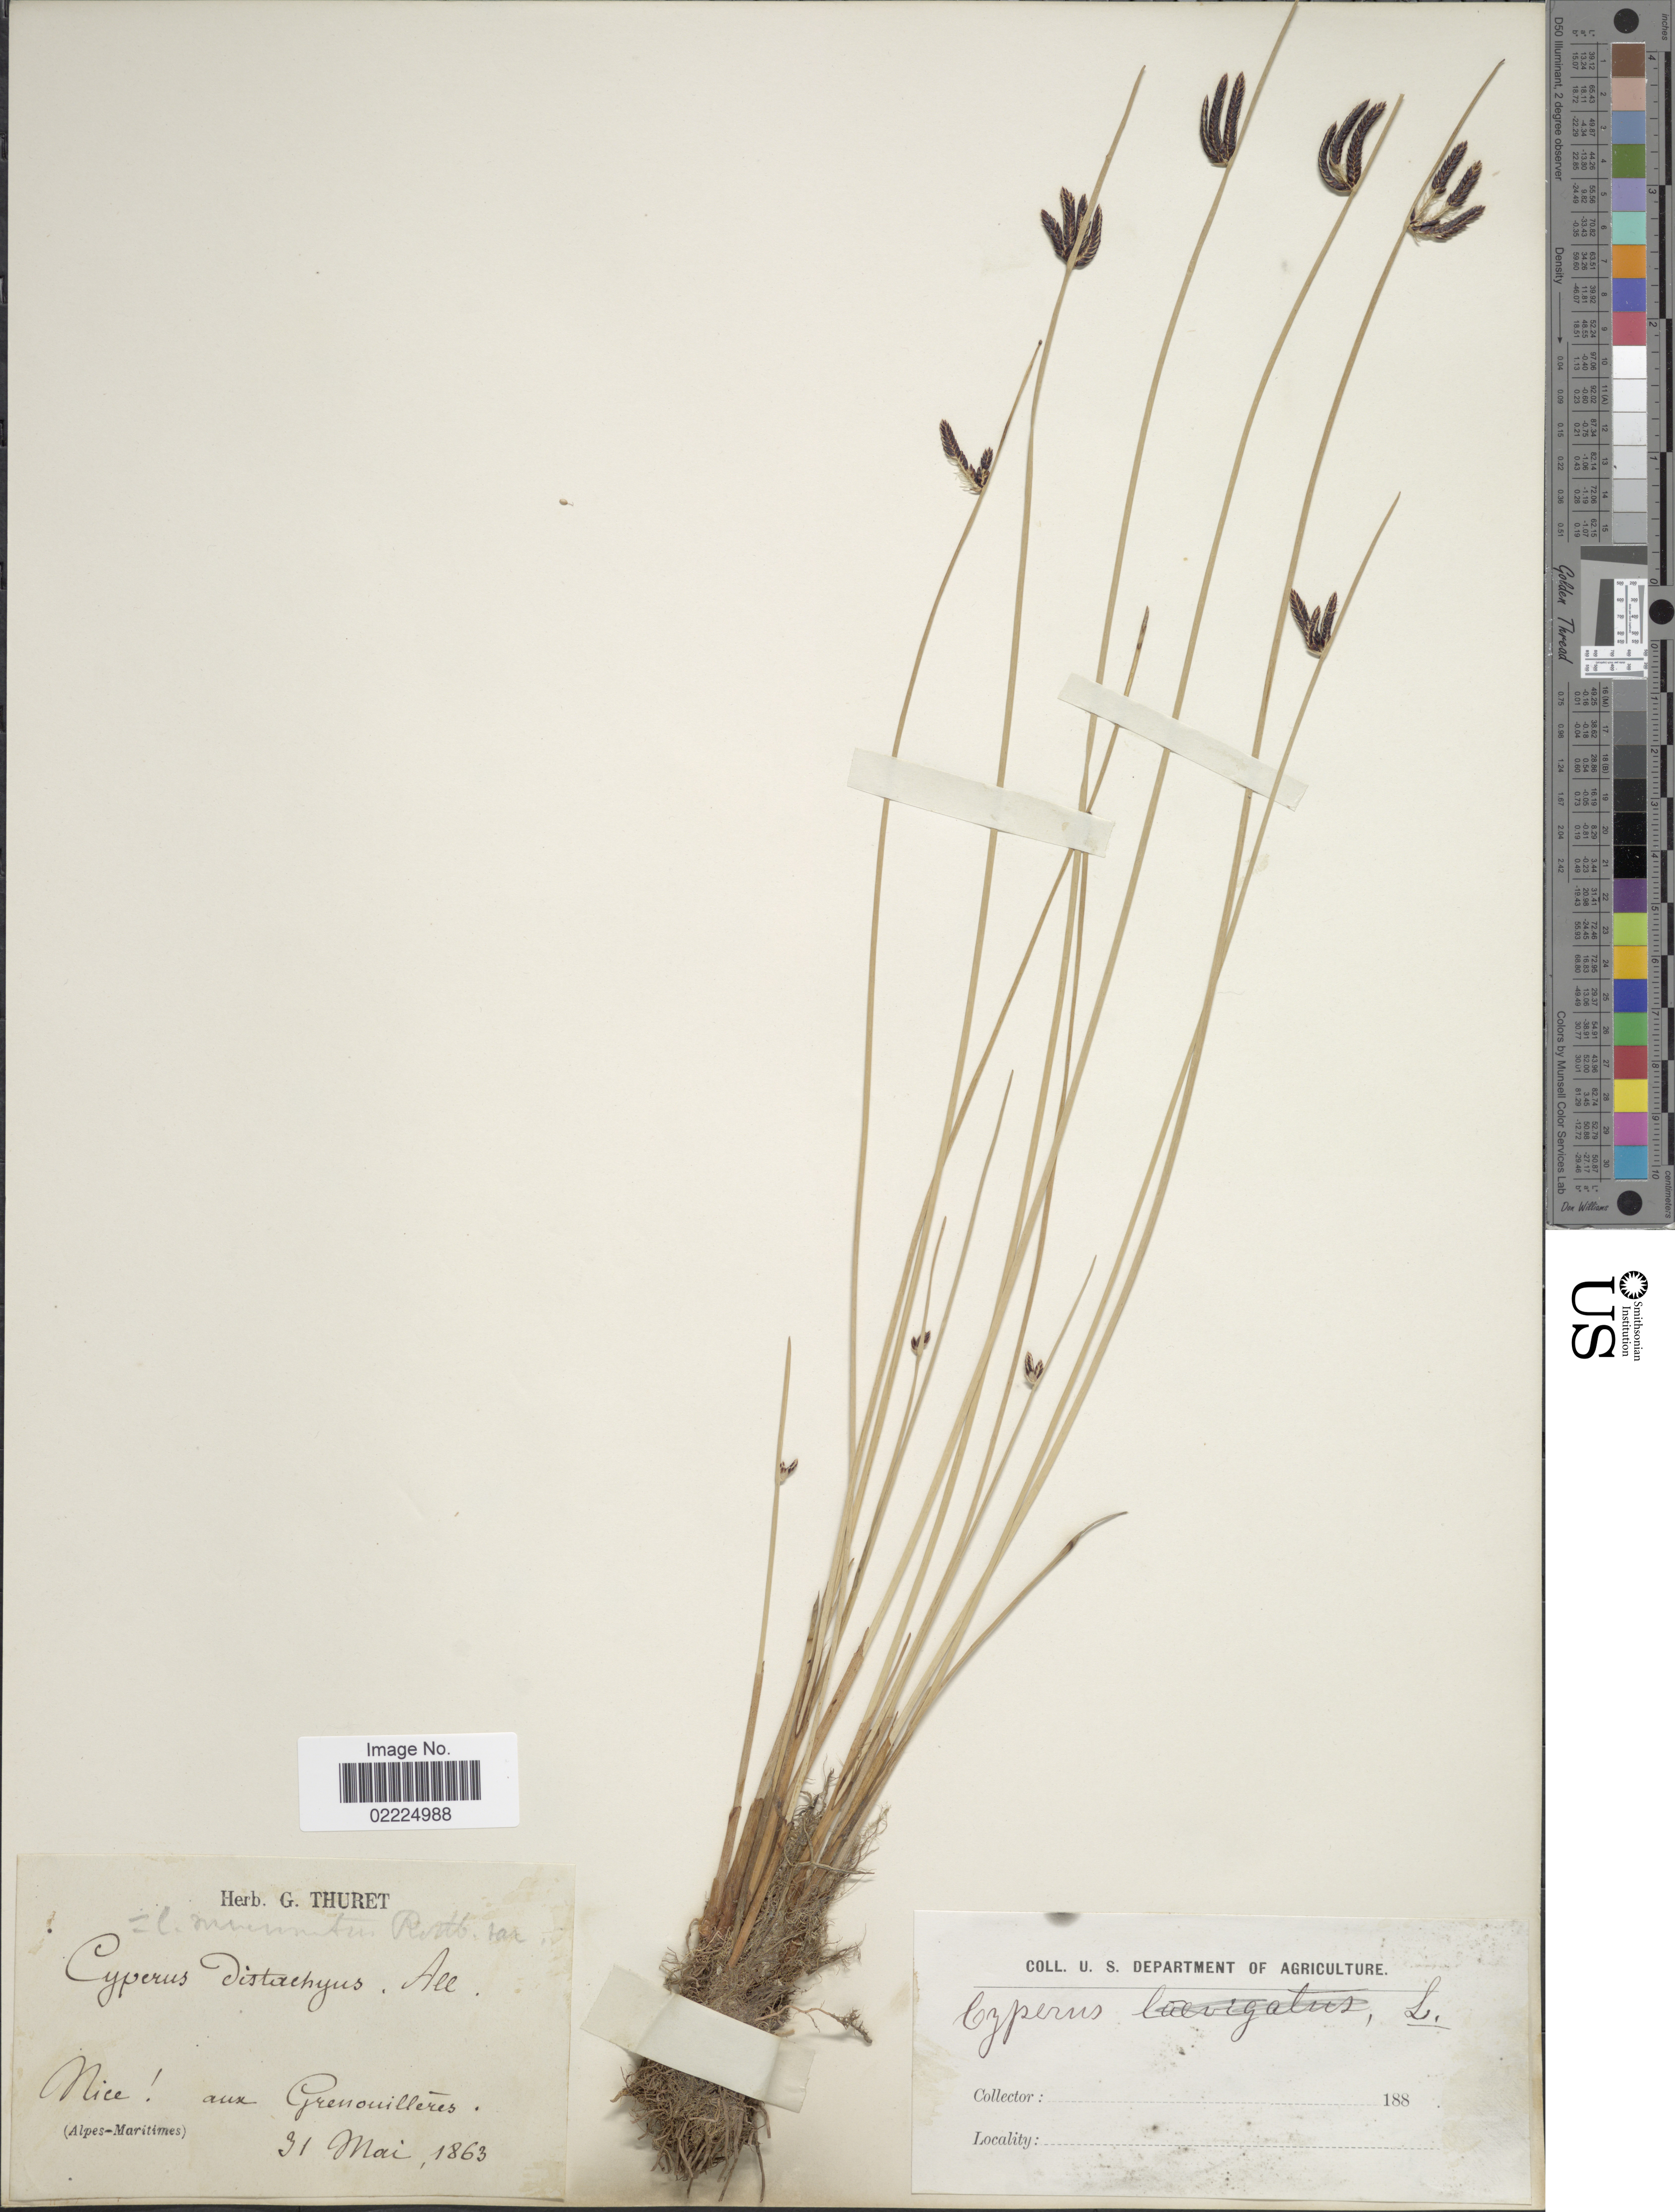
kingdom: Plantae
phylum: Tracheophyta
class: Liliopsida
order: Poales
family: Cyperaceae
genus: Cyperus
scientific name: Cyperus laevigatus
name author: L.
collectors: Thuret, G. (herbarium)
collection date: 1863-05-31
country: France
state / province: Provence-Alpes-Côte d'Azur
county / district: Alpes-Maritimes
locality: Nice, aux Grenouillers (Alpes-Maritimes)